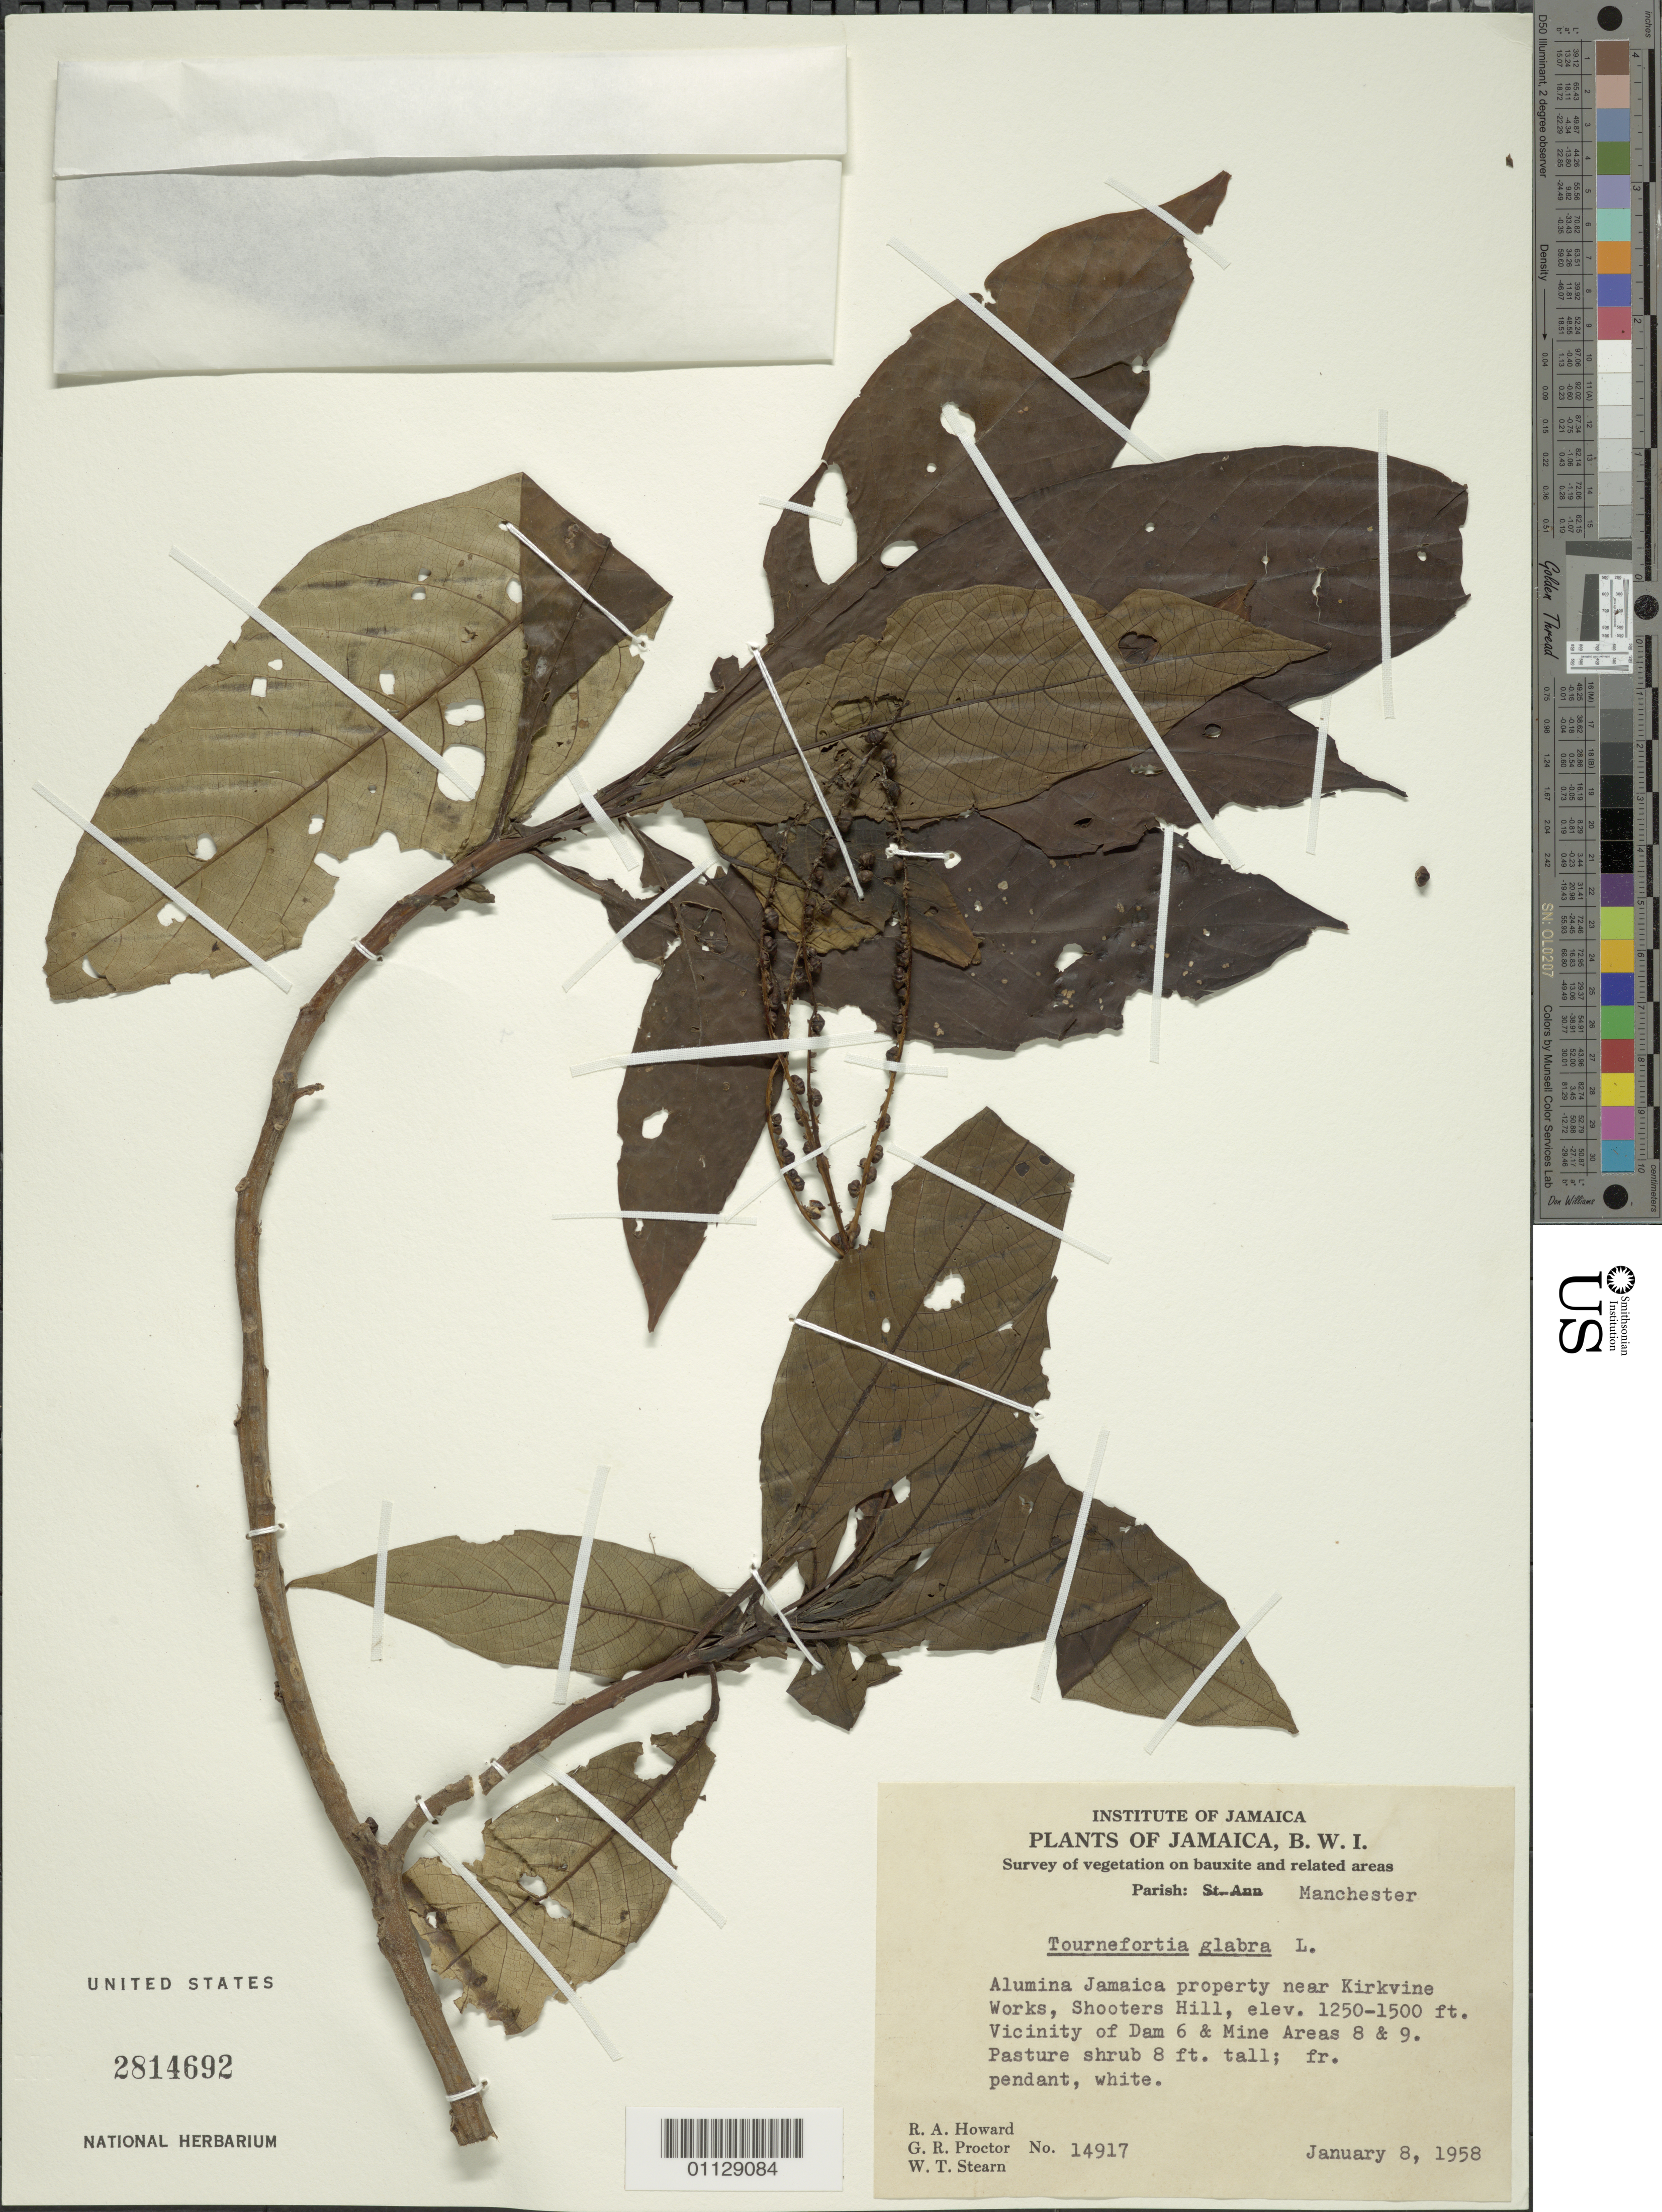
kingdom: Plantae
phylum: Tracheophyta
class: Magnoliopsida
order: Boraginales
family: Heliotropiaceae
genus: Tournefortia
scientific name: Tournefortia glabra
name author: L.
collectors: R. A. Howard, G. R. Proctor & W. T. Stearn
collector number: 14917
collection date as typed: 08 Jan 1958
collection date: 1958-01-08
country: Jamaica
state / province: Manchester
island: Jamaica I.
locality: Alumina Jamaica property near Kirkvine Works, Shooters Hill. Vicinity of Dam 6 & Mine Areas 8 & 9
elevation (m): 381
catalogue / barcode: US 2814692